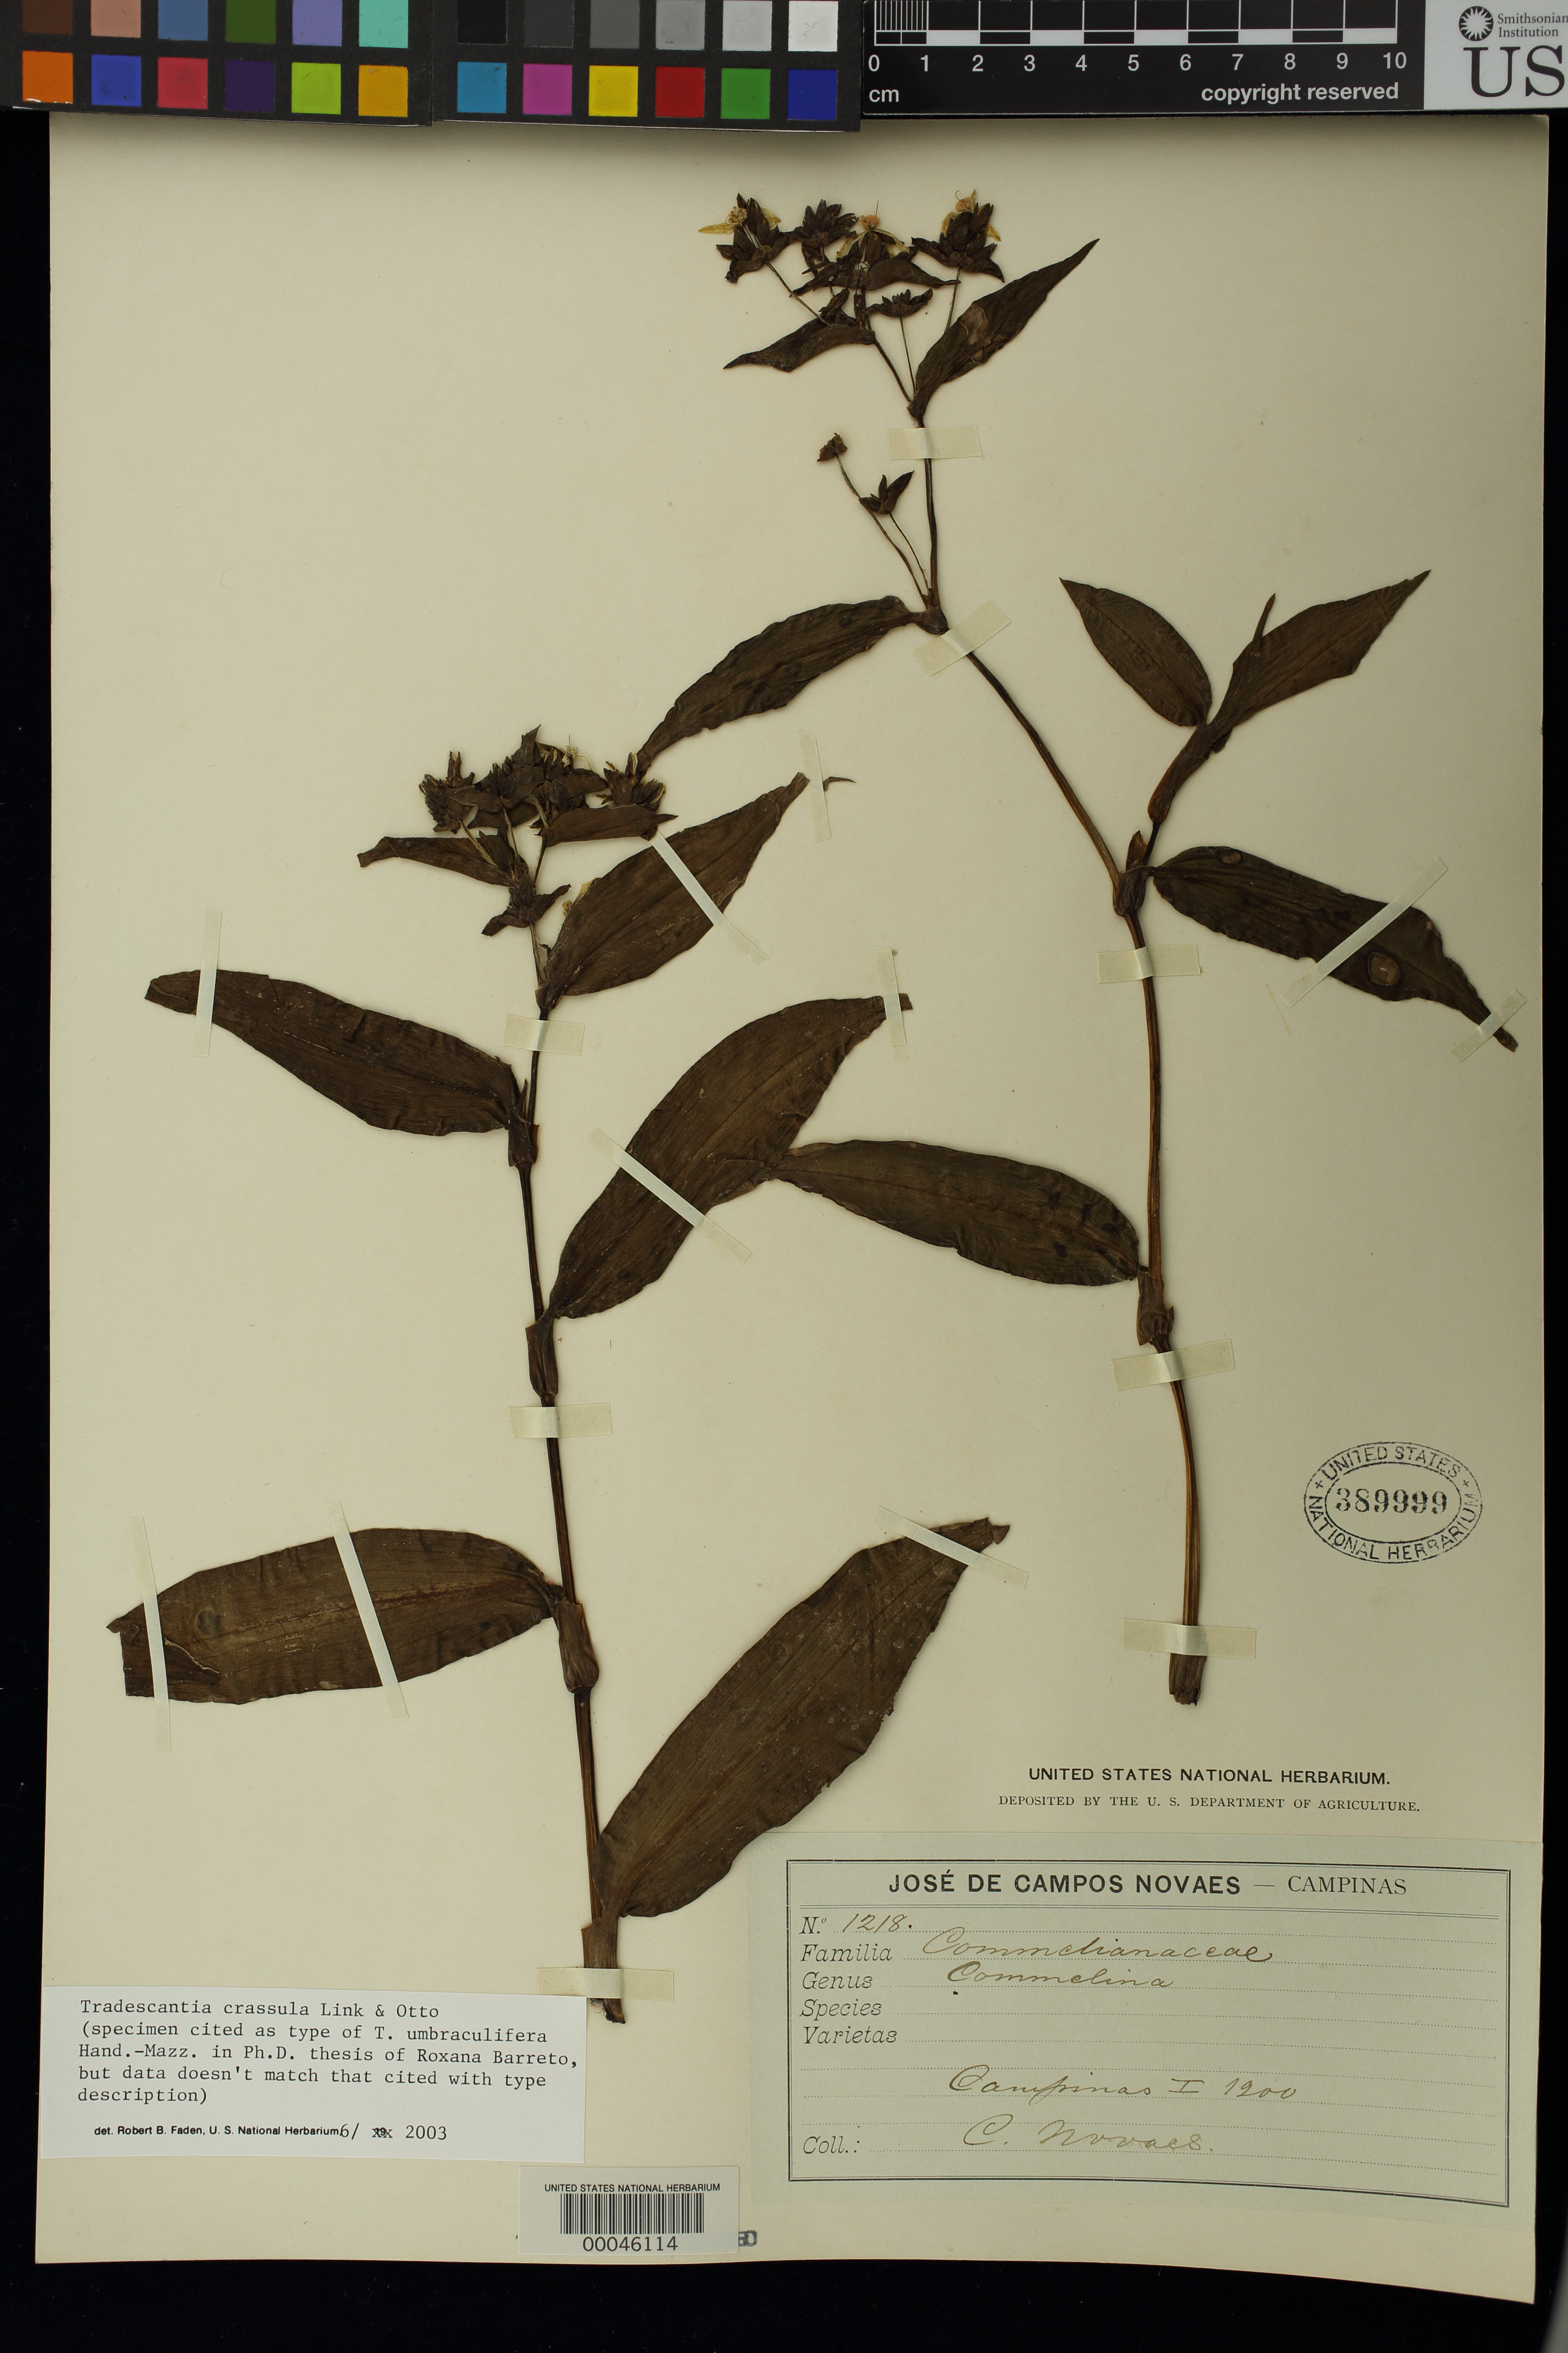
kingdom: Plantae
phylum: Tracheophyta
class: Liliopsida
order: Commelinales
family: Commelinaceae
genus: Tradescantia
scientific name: Tradescantia umbraculifera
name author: Hand.-Mazz.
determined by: Pellegrini, M. O. de Oliveira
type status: Isosyntype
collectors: J. de Campos Novães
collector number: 1218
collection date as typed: Jan 1900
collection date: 1900-01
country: Brazil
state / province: São Paulo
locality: Campinas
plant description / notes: Specimen with conflicting type annotations. As annotated by R. Faden (2003), "specimen cited as type of T. umbraculifera Hand.-Mazz. in Ph.D. thesis of Roxana Barreto, but data doesn't match that cited with type description." Annotated as isolectotype by M. O. O. Pellegrini (2017). Protologue, "Sao Paulo. In silvaticis inter Faxina et Apiahy, ca. 800 m. s.m. Prope "Fazenda bella vista" in districtu urbis S. Cruz ad flumen Rio Pardo, ca. 500 m. Campinas (leg. Campos Novaes)" [note that this is consistent with locality data on label]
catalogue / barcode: US 389999